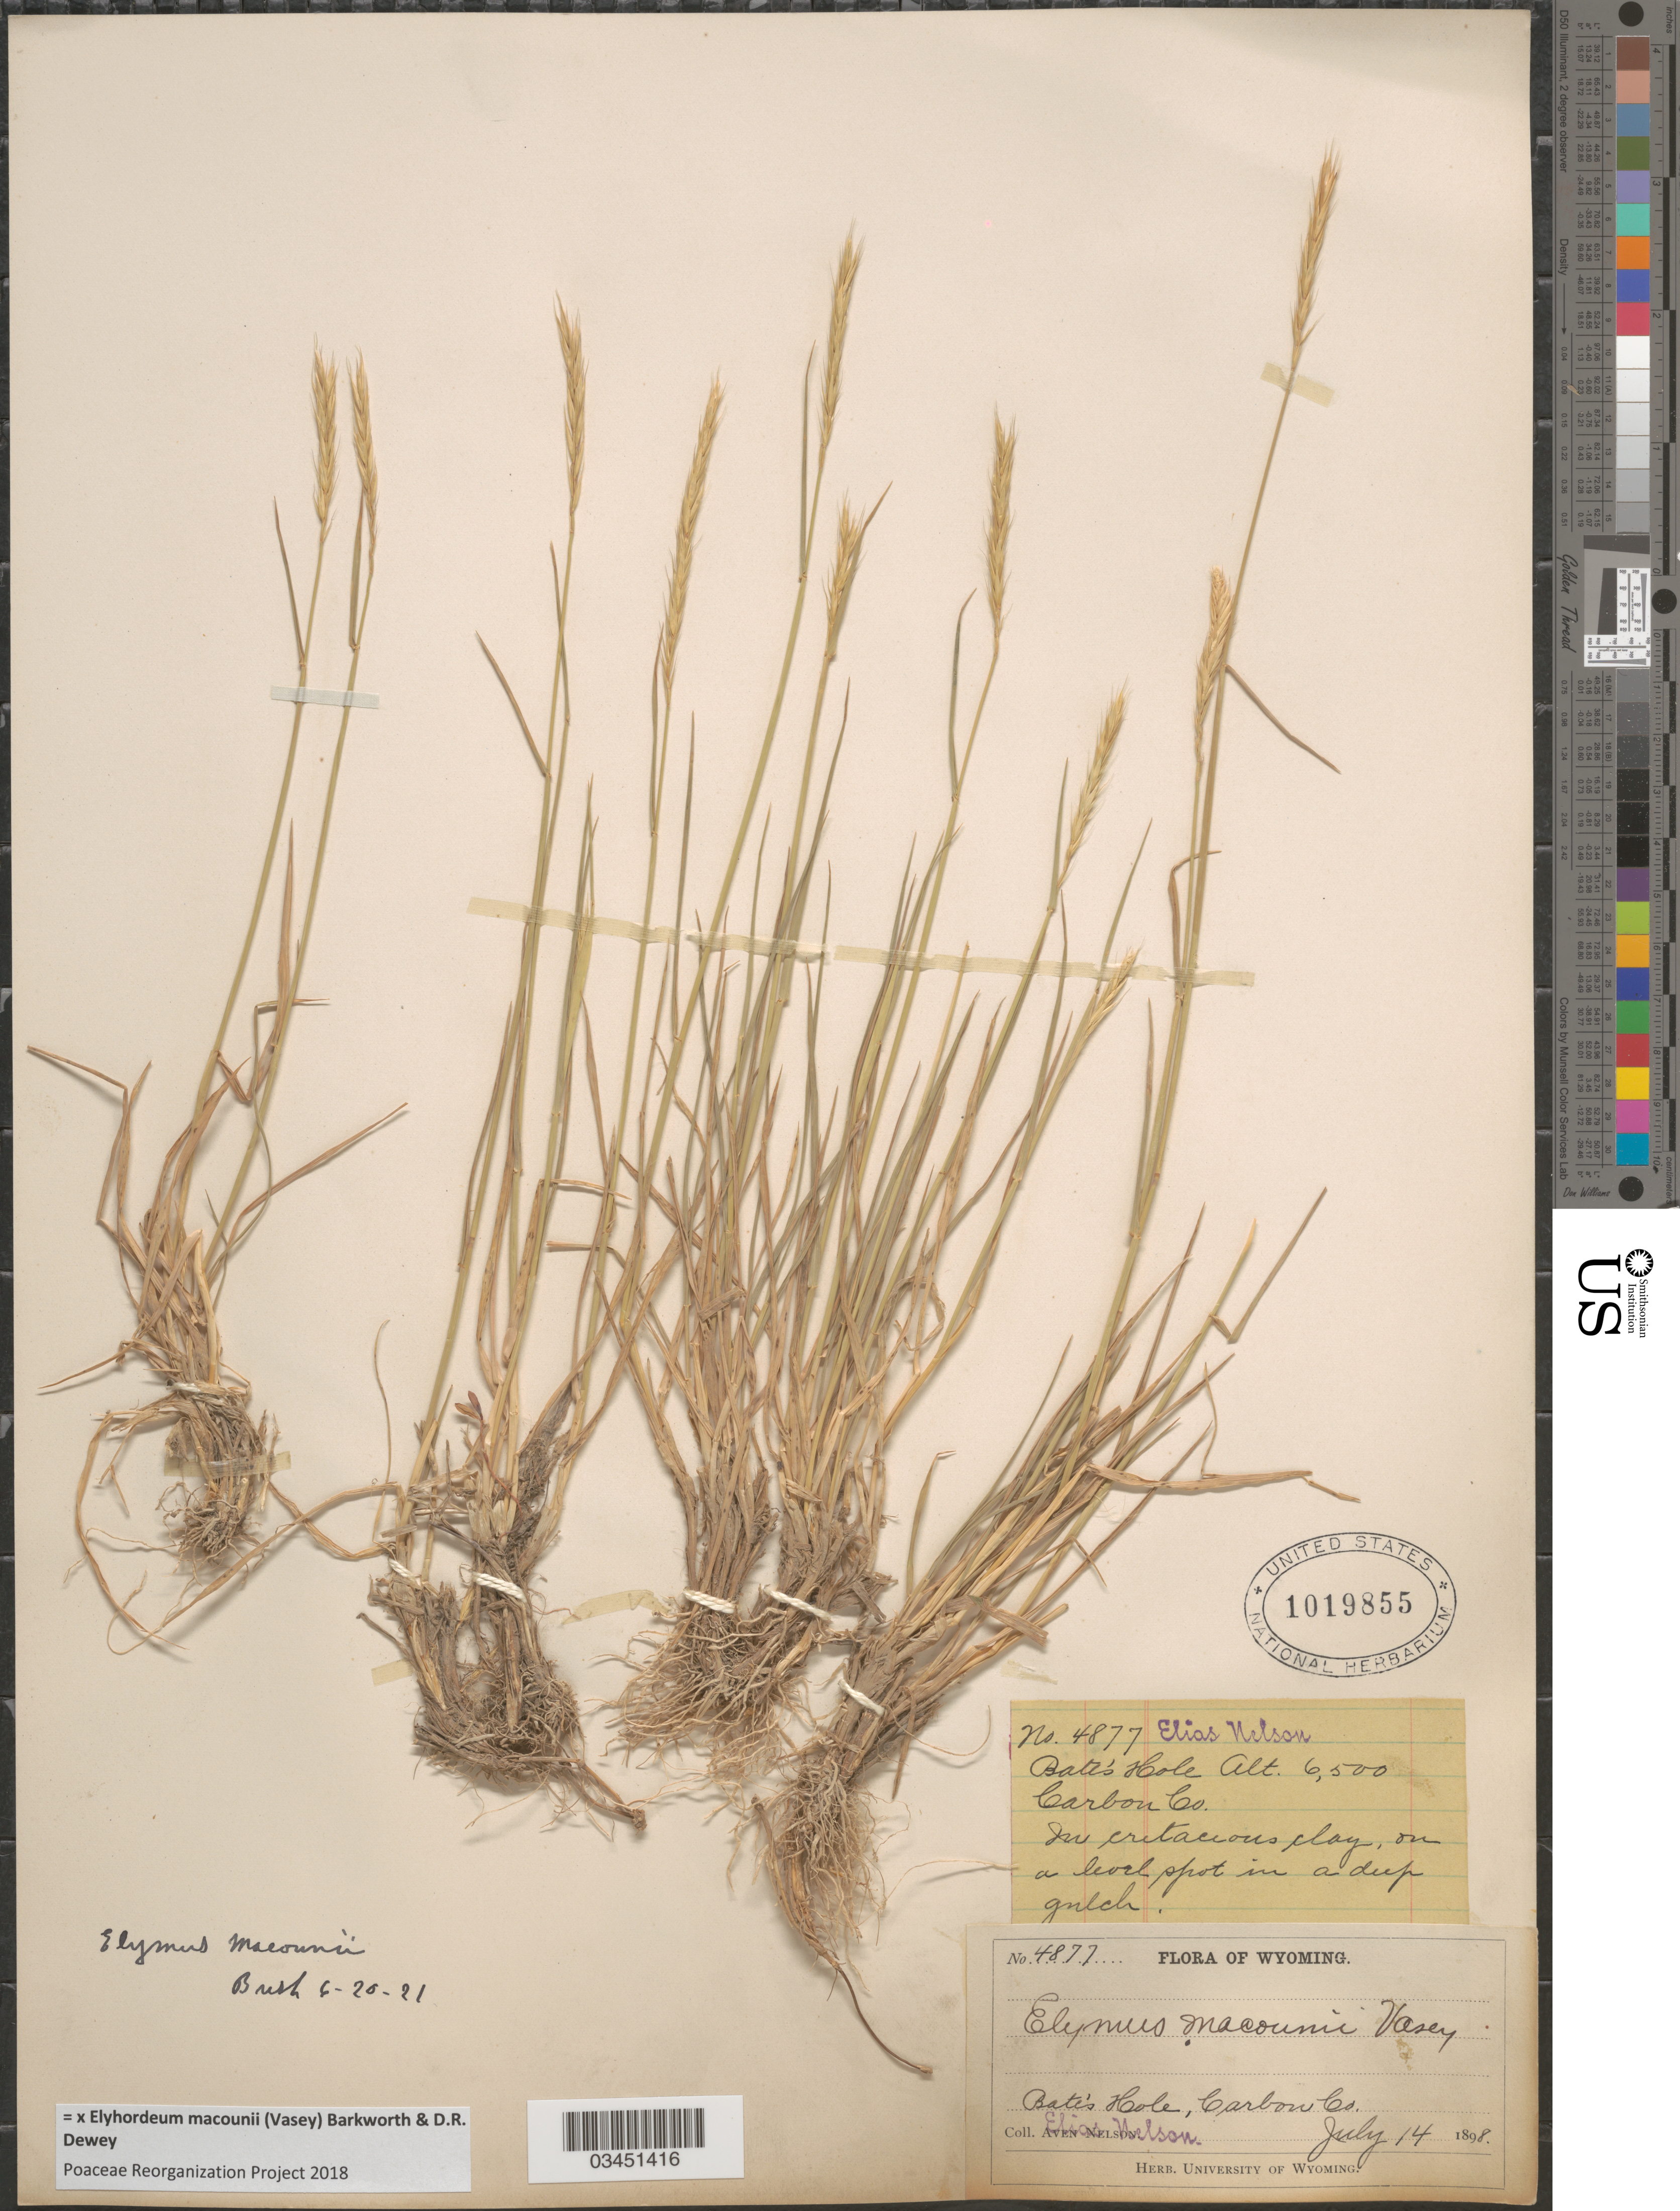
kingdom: Plantae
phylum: Tracheophyta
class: Liliopsida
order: Poales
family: Poaceae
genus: Elyhordeum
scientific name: x Elyhordeum macounii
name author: (Vasey) Barkworth & Dewey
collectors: E. Nelson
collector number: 4877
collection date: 1898-07-14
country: United States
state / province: Wyoming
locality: Bate's Hole, Carbon Co.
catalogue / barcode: US 1019855